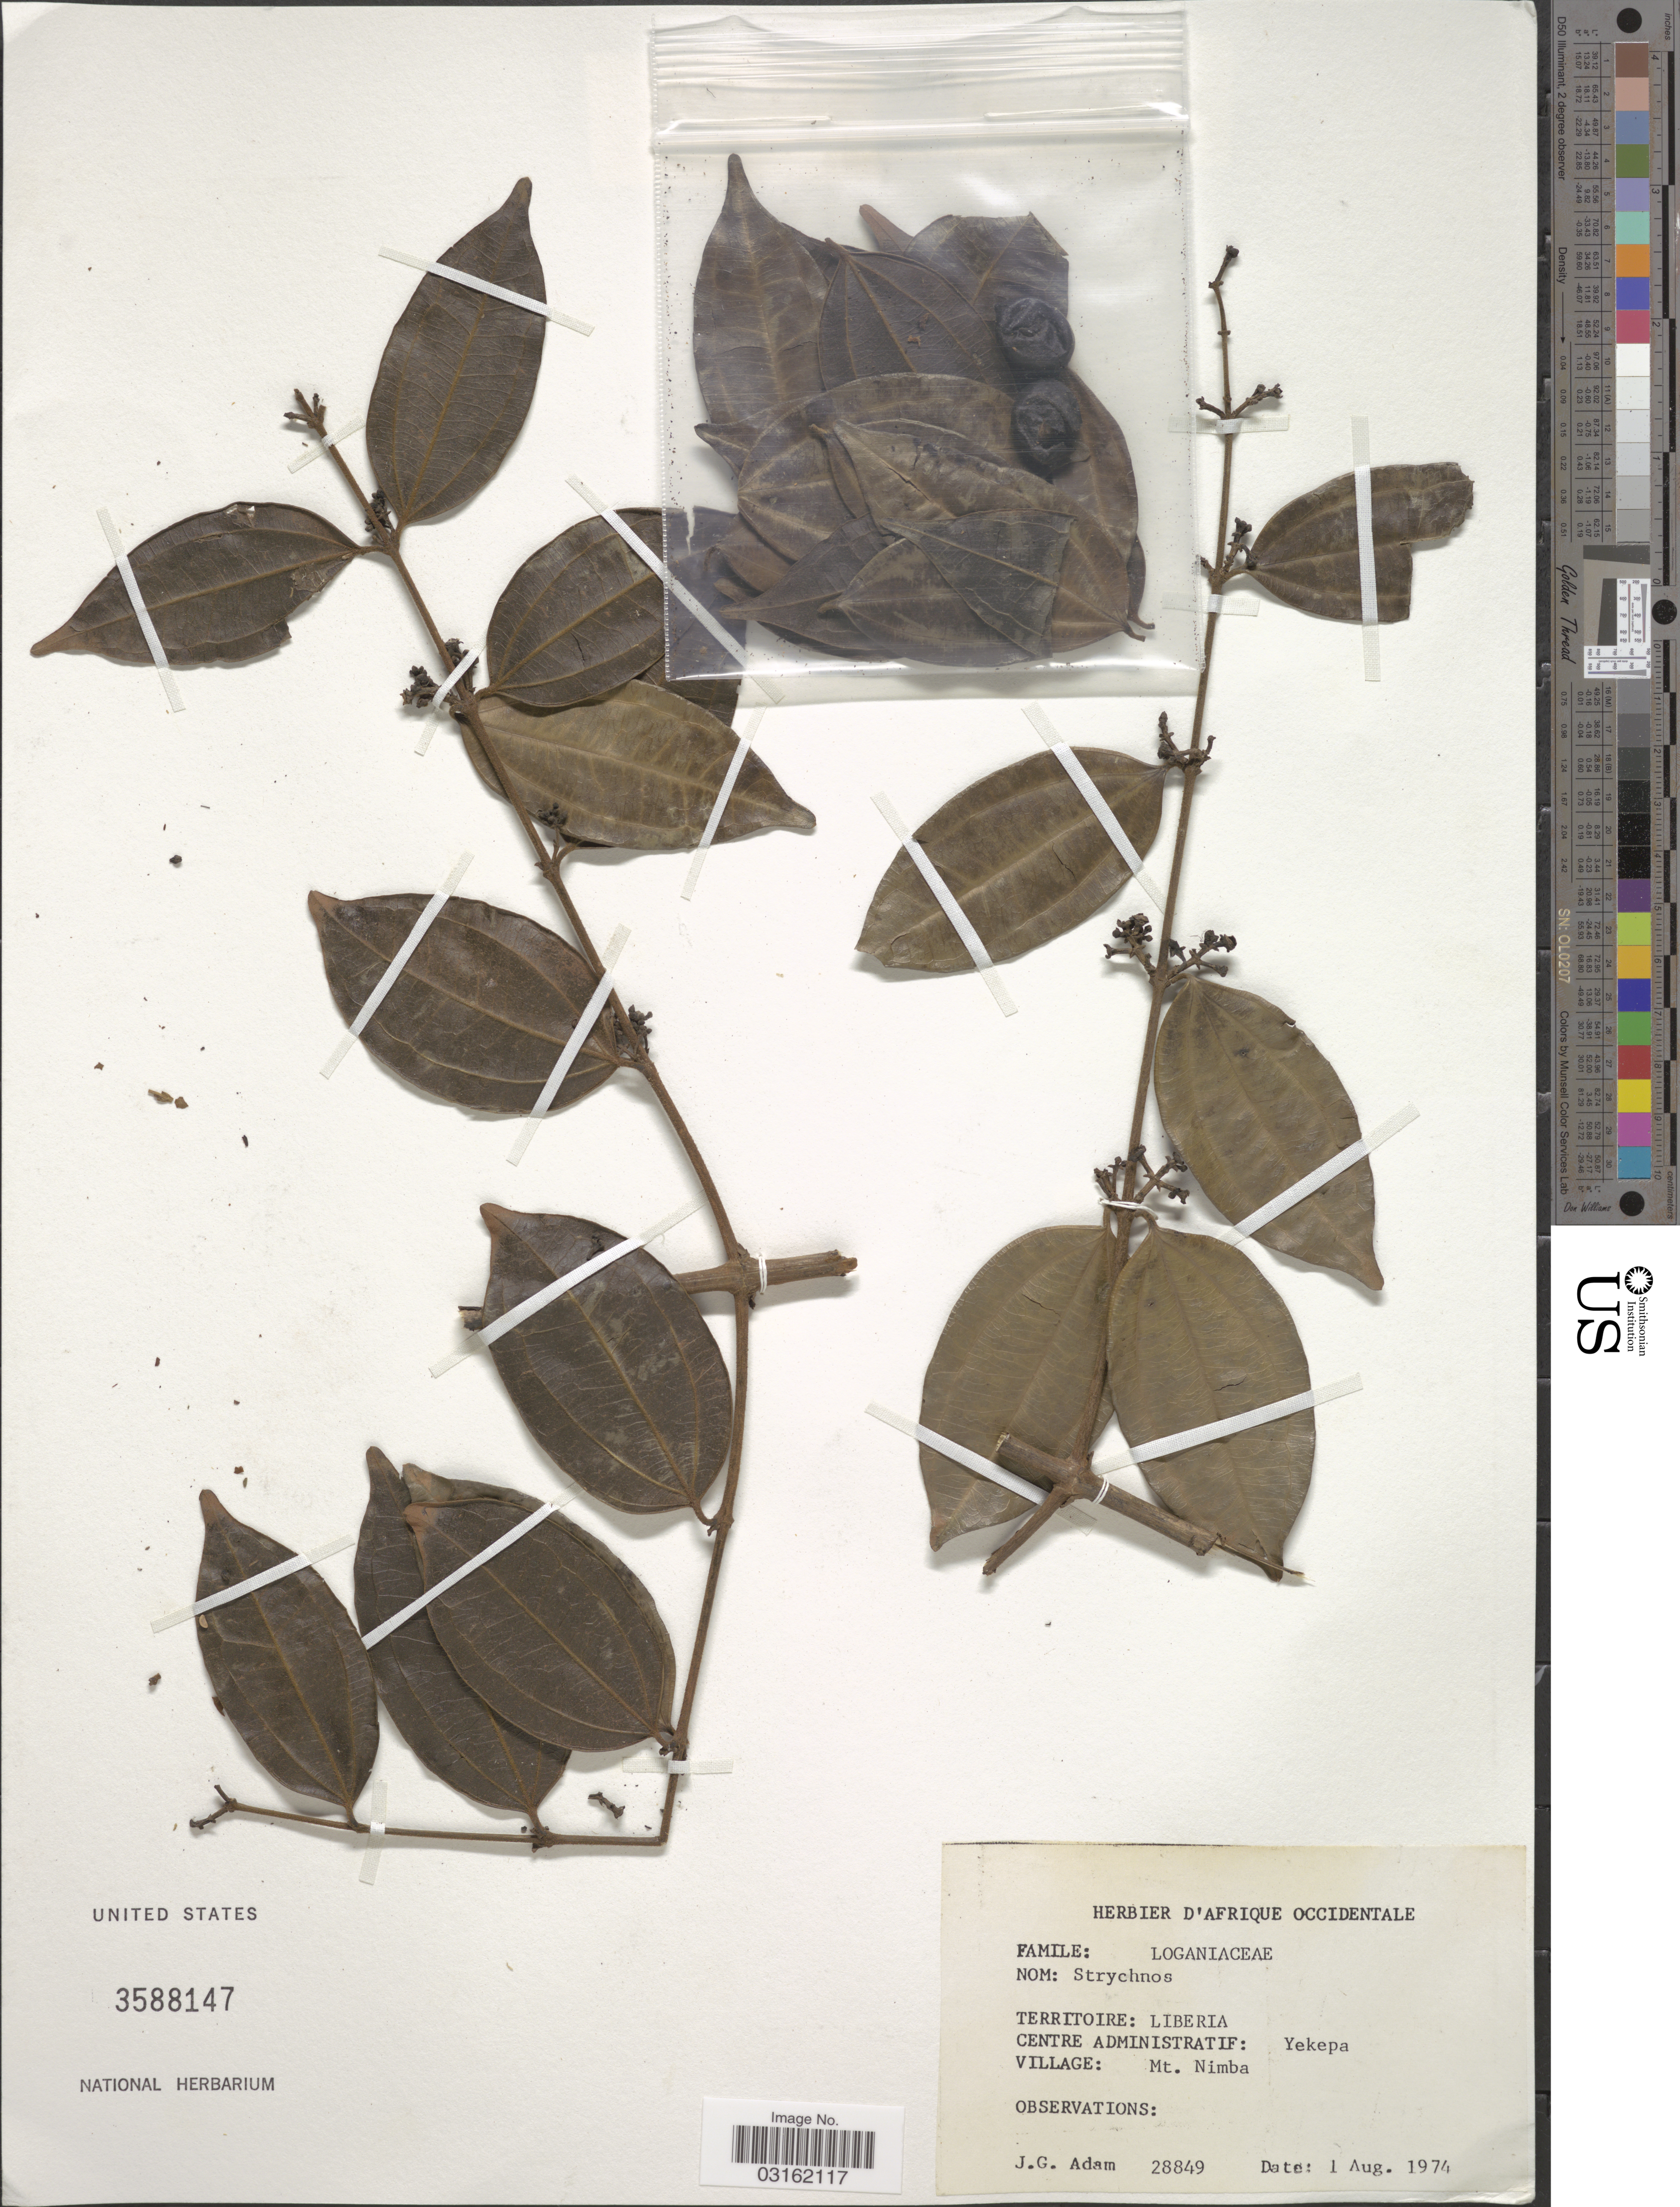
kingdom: Plantae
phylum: Tracheophyta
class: Magnoliopsida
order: Gentianales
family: Loganiaceae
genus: Strychnos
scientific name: Strychnos sp.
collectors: J. Adam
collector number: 28849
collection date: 1974-08-01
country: Liberia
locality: Afrique Occidentale, Territoire: Liberia, Centre Administratif: Yekepa, Village: Mt. Nimba.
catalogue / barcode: US 3588147